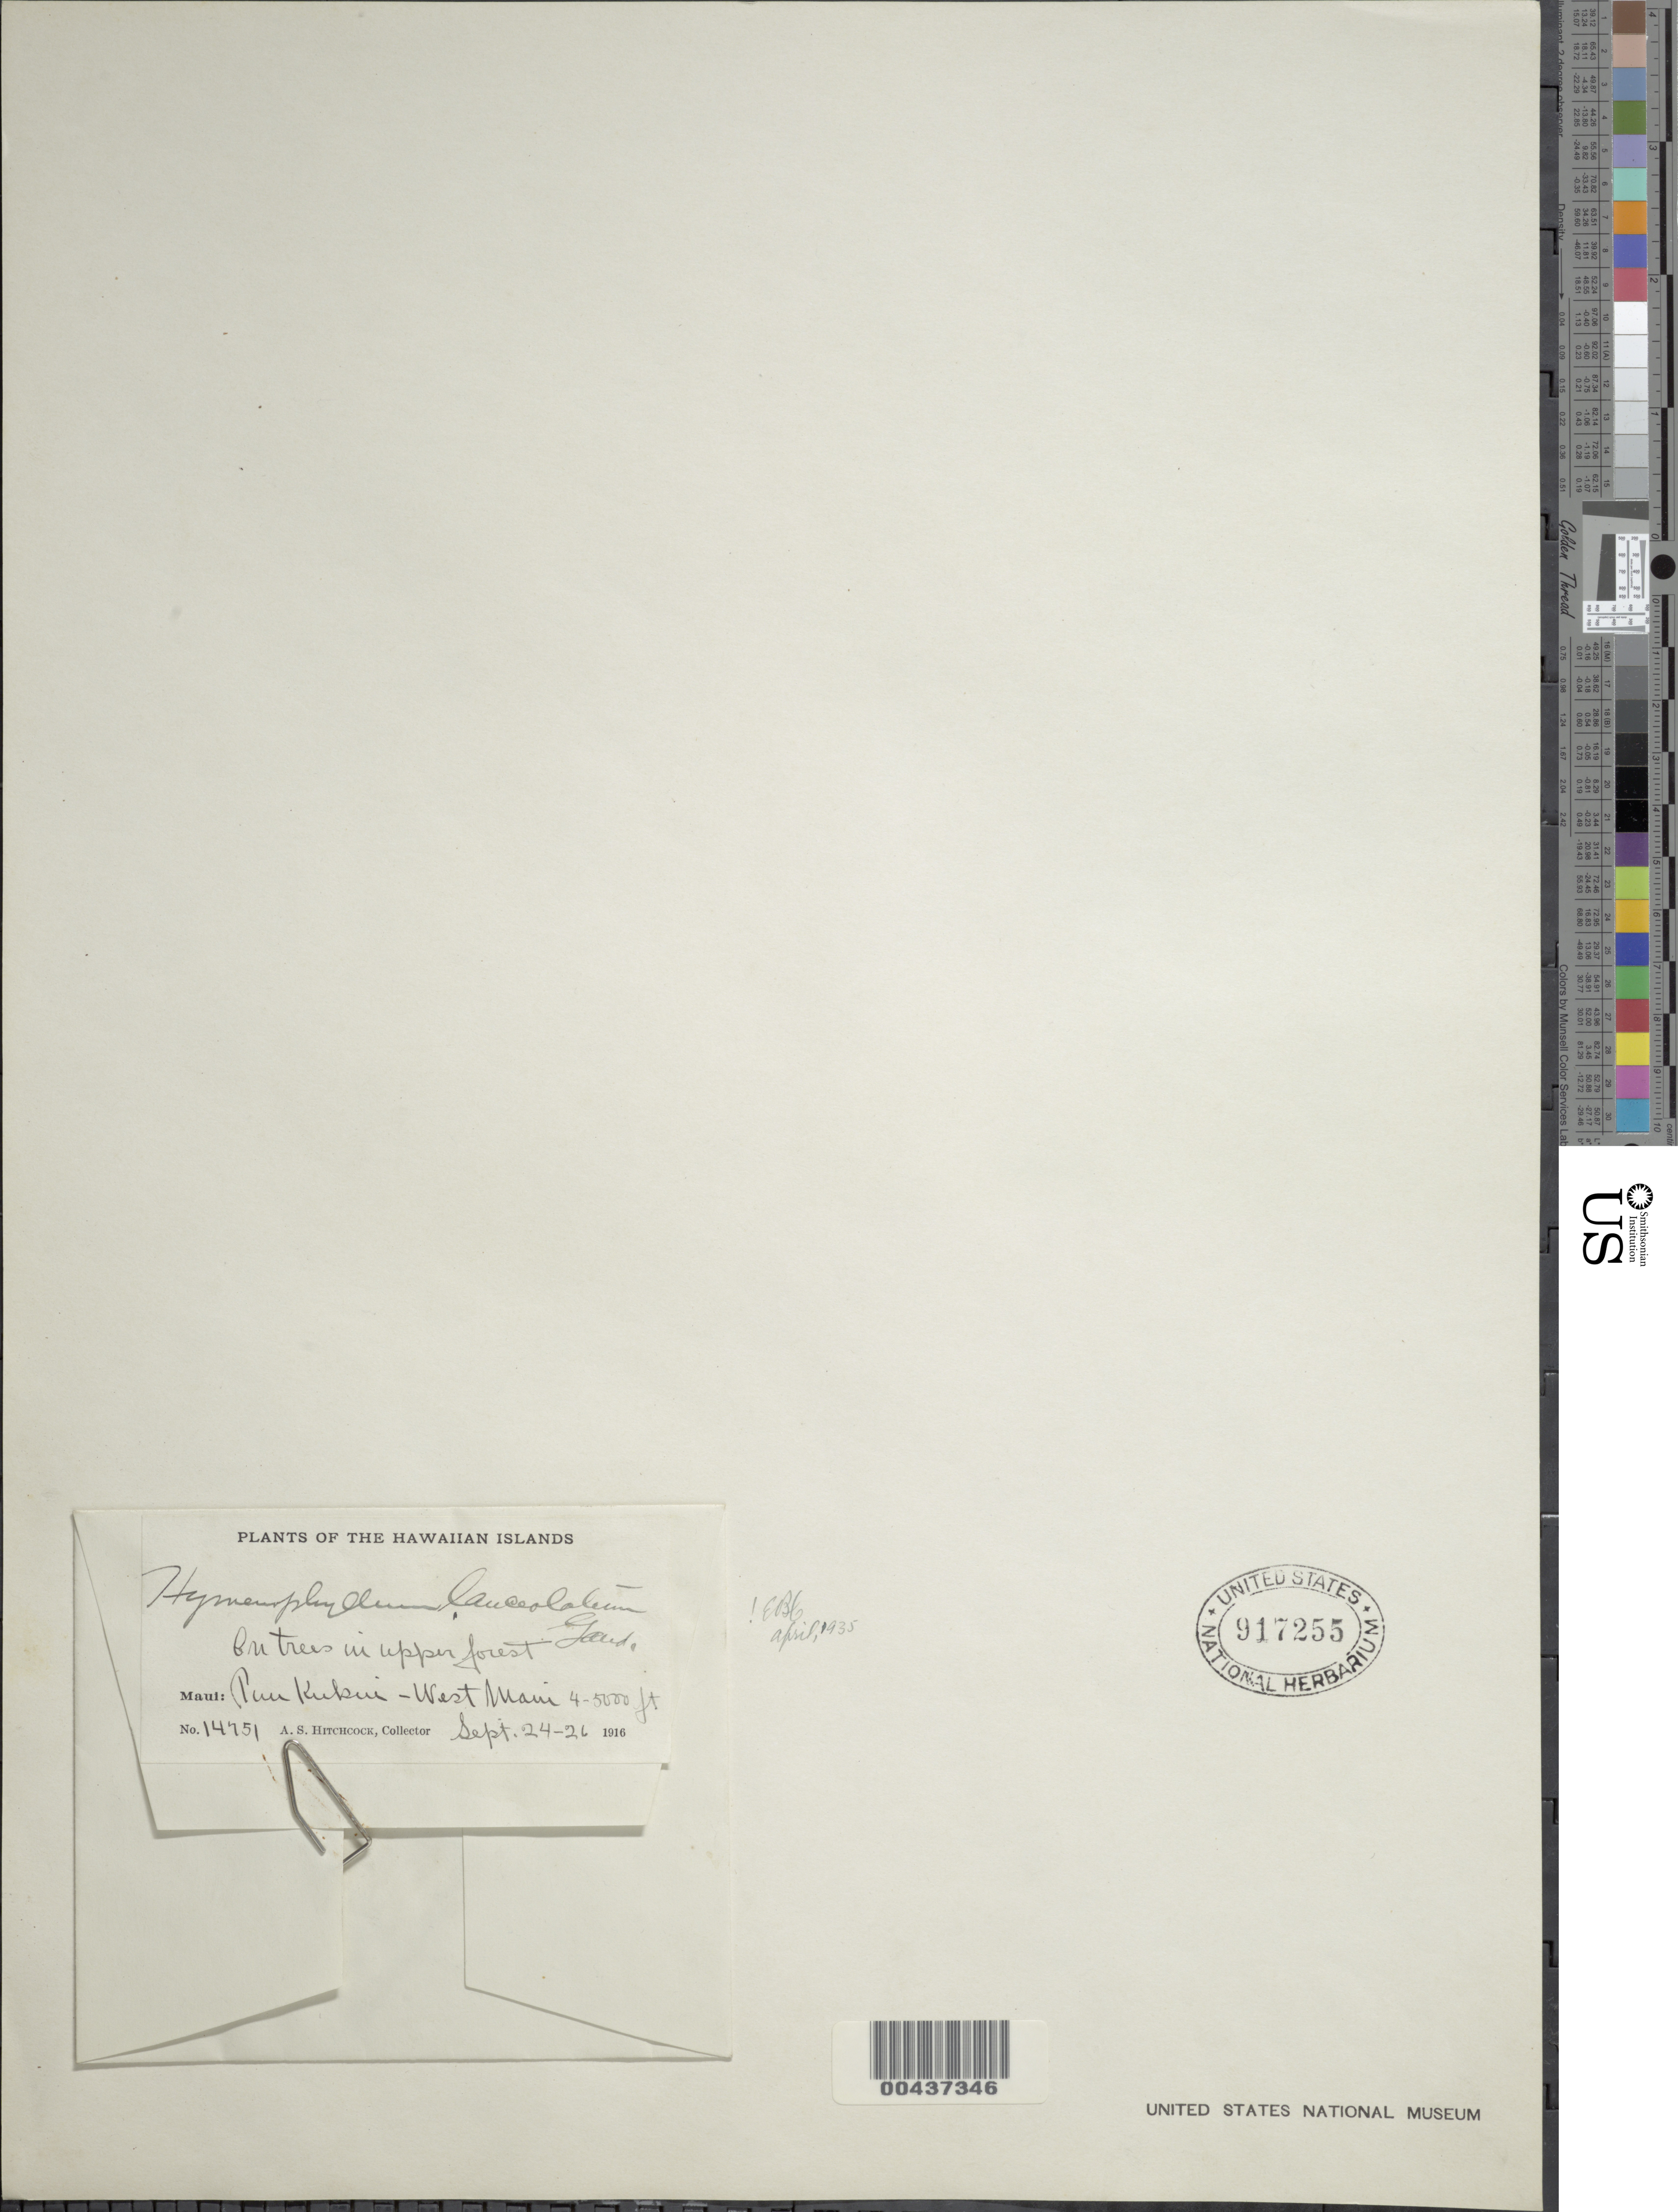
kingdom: Plantae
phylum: Tracheophyta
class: Polypodiopsida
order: Hymenophyllales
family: Hymenophyllaceae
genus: Hymenophyllum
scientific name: Hymenophyllum lanceolatum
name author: Hook. & Arn.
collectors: A. S. Hitchcock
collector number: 14751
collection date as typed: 24 Sep 1916 to 26 Sep 1916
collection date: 1916-09-24/1916-09-26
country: United States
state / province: Hawaii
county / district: Maui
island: Maui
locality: W Maui: Puu Kukui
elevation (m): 1219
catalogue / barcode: US 917255